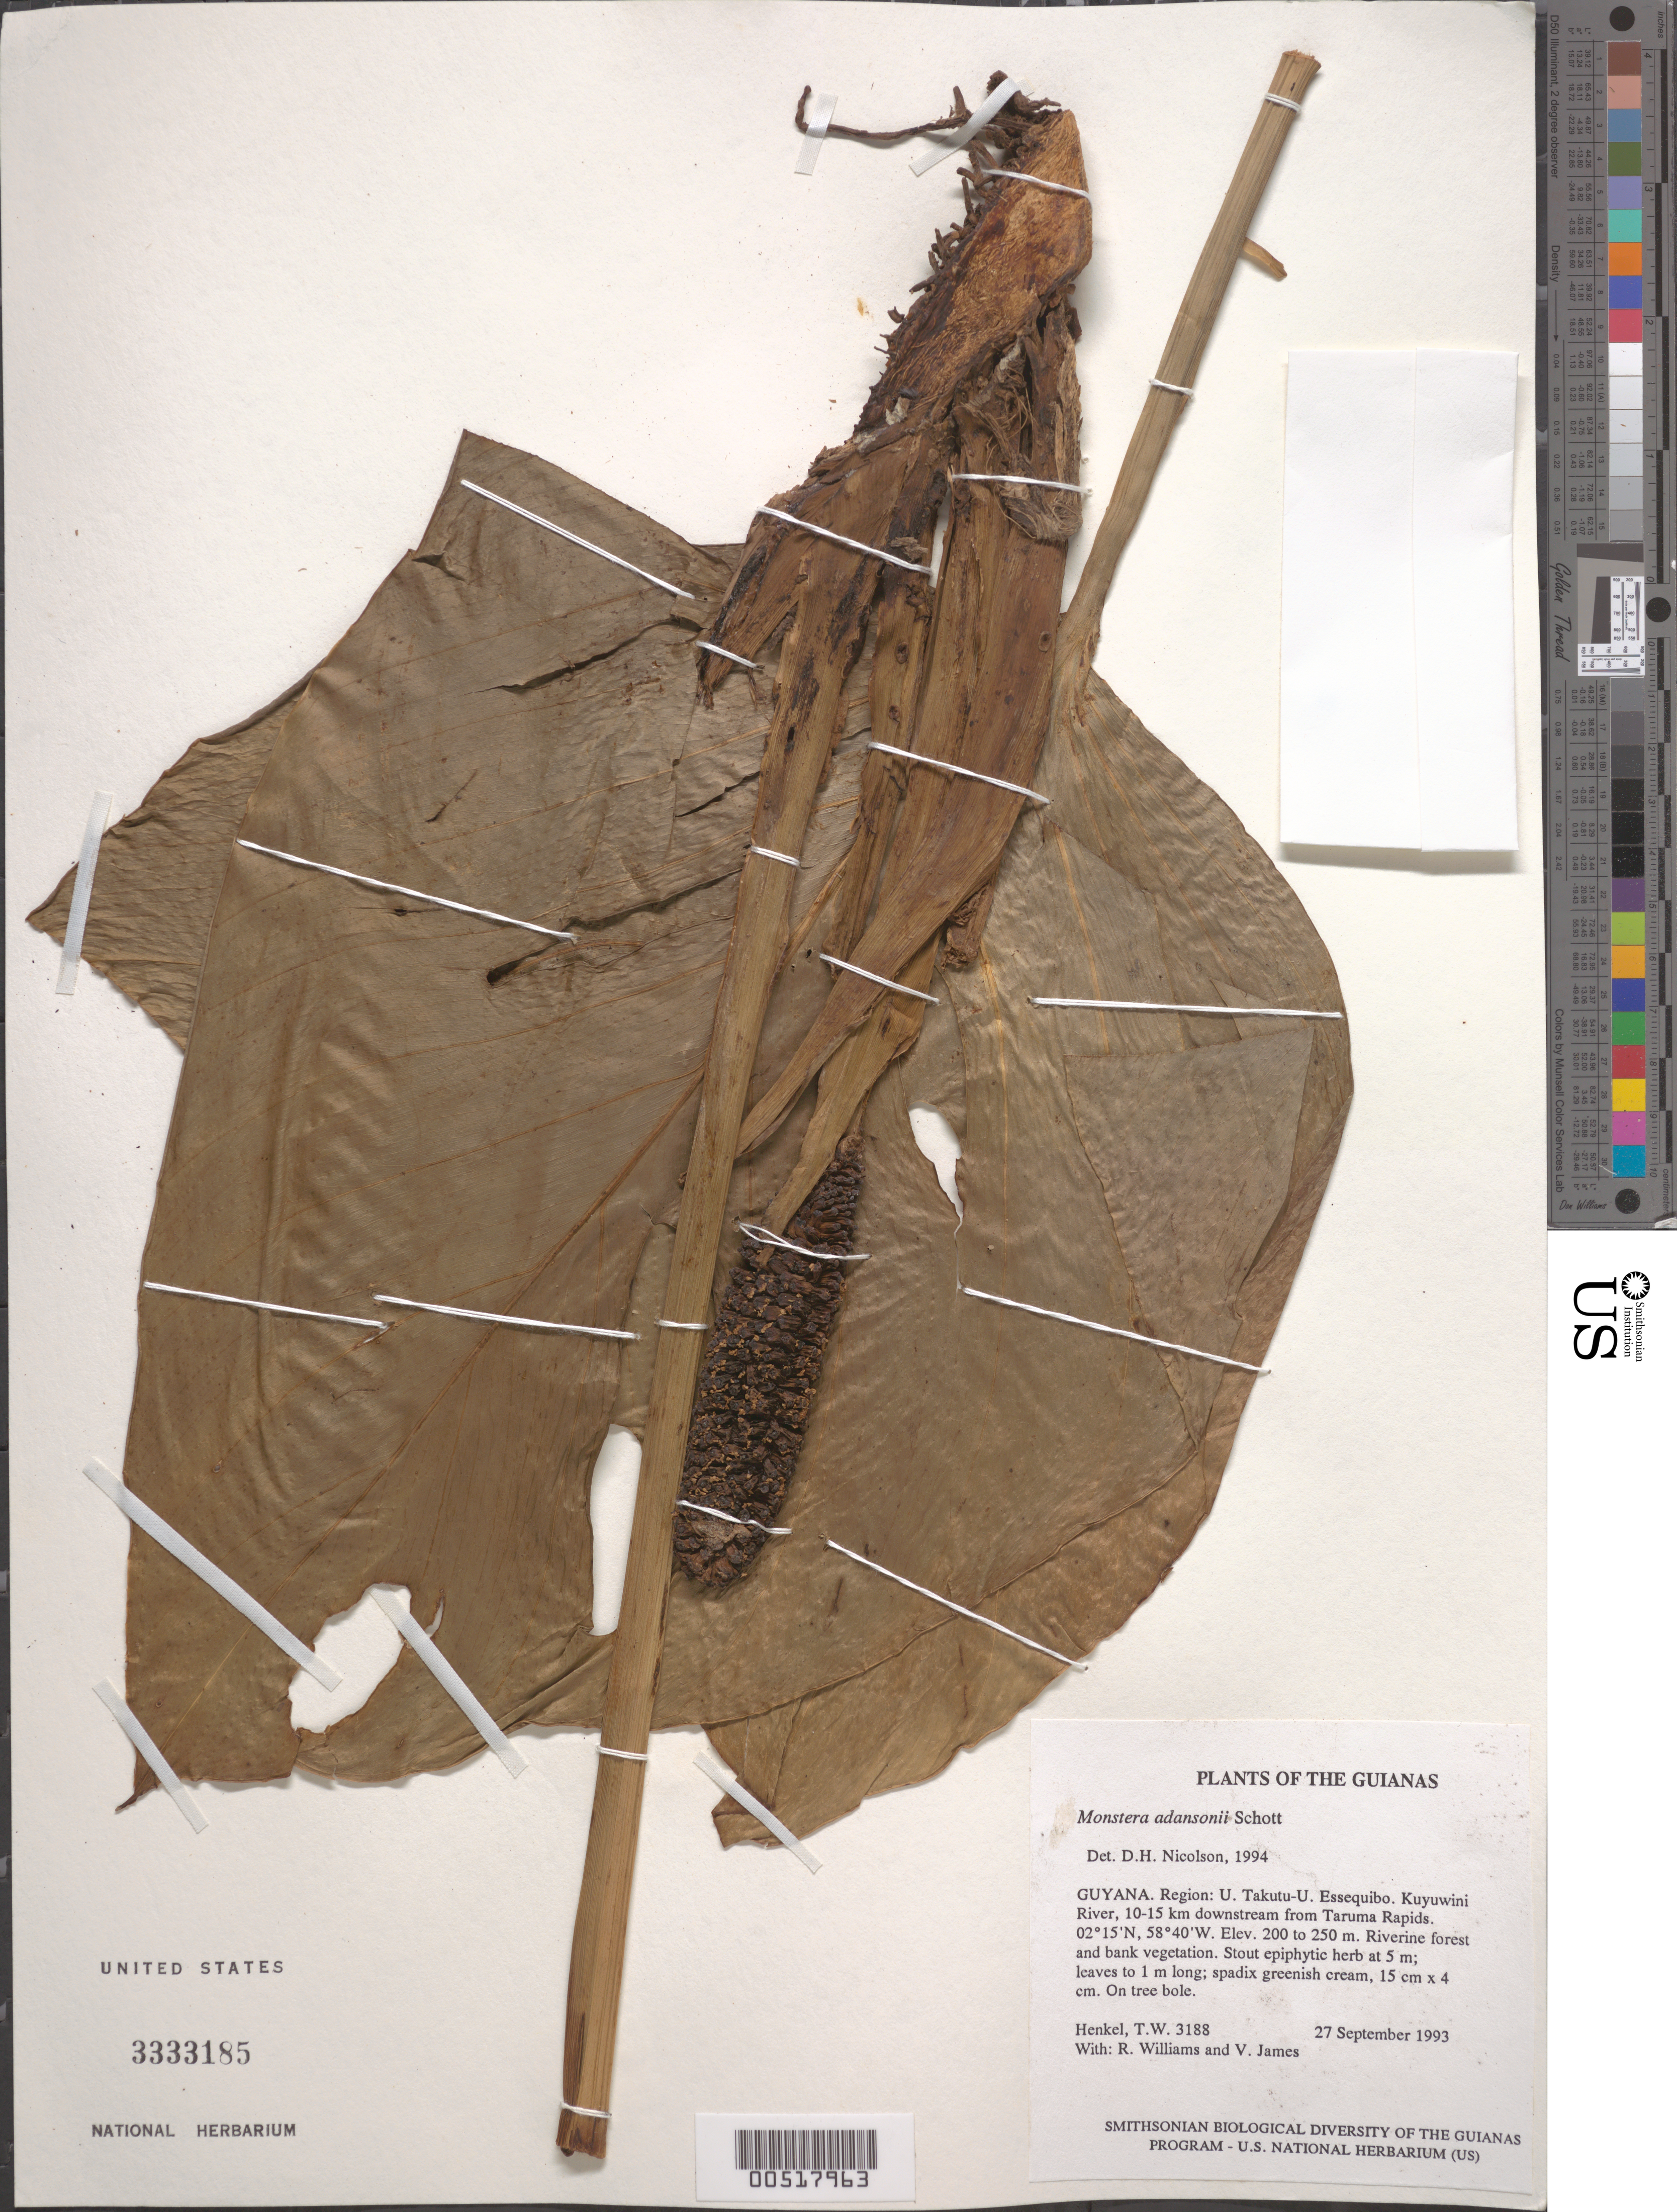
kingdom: Plantae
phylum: Tracheophyta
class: Liliopsida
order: Alismatales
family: Araceae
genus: Monstera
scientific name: Monstera adansonii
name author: Schott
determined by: Nicolson, Dan H.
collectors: T. Henkel, R. Williams & V. James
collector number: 3188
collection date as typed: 27 September 1993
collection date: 1993-09-27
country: Guyana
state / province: U. Takutu-U. Essequibo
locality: Kuyuwini River, 10-15 km downstream from Taruma Rapids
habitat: Riverine forest and bank vegetation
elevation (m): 200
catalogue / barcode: US 3333185